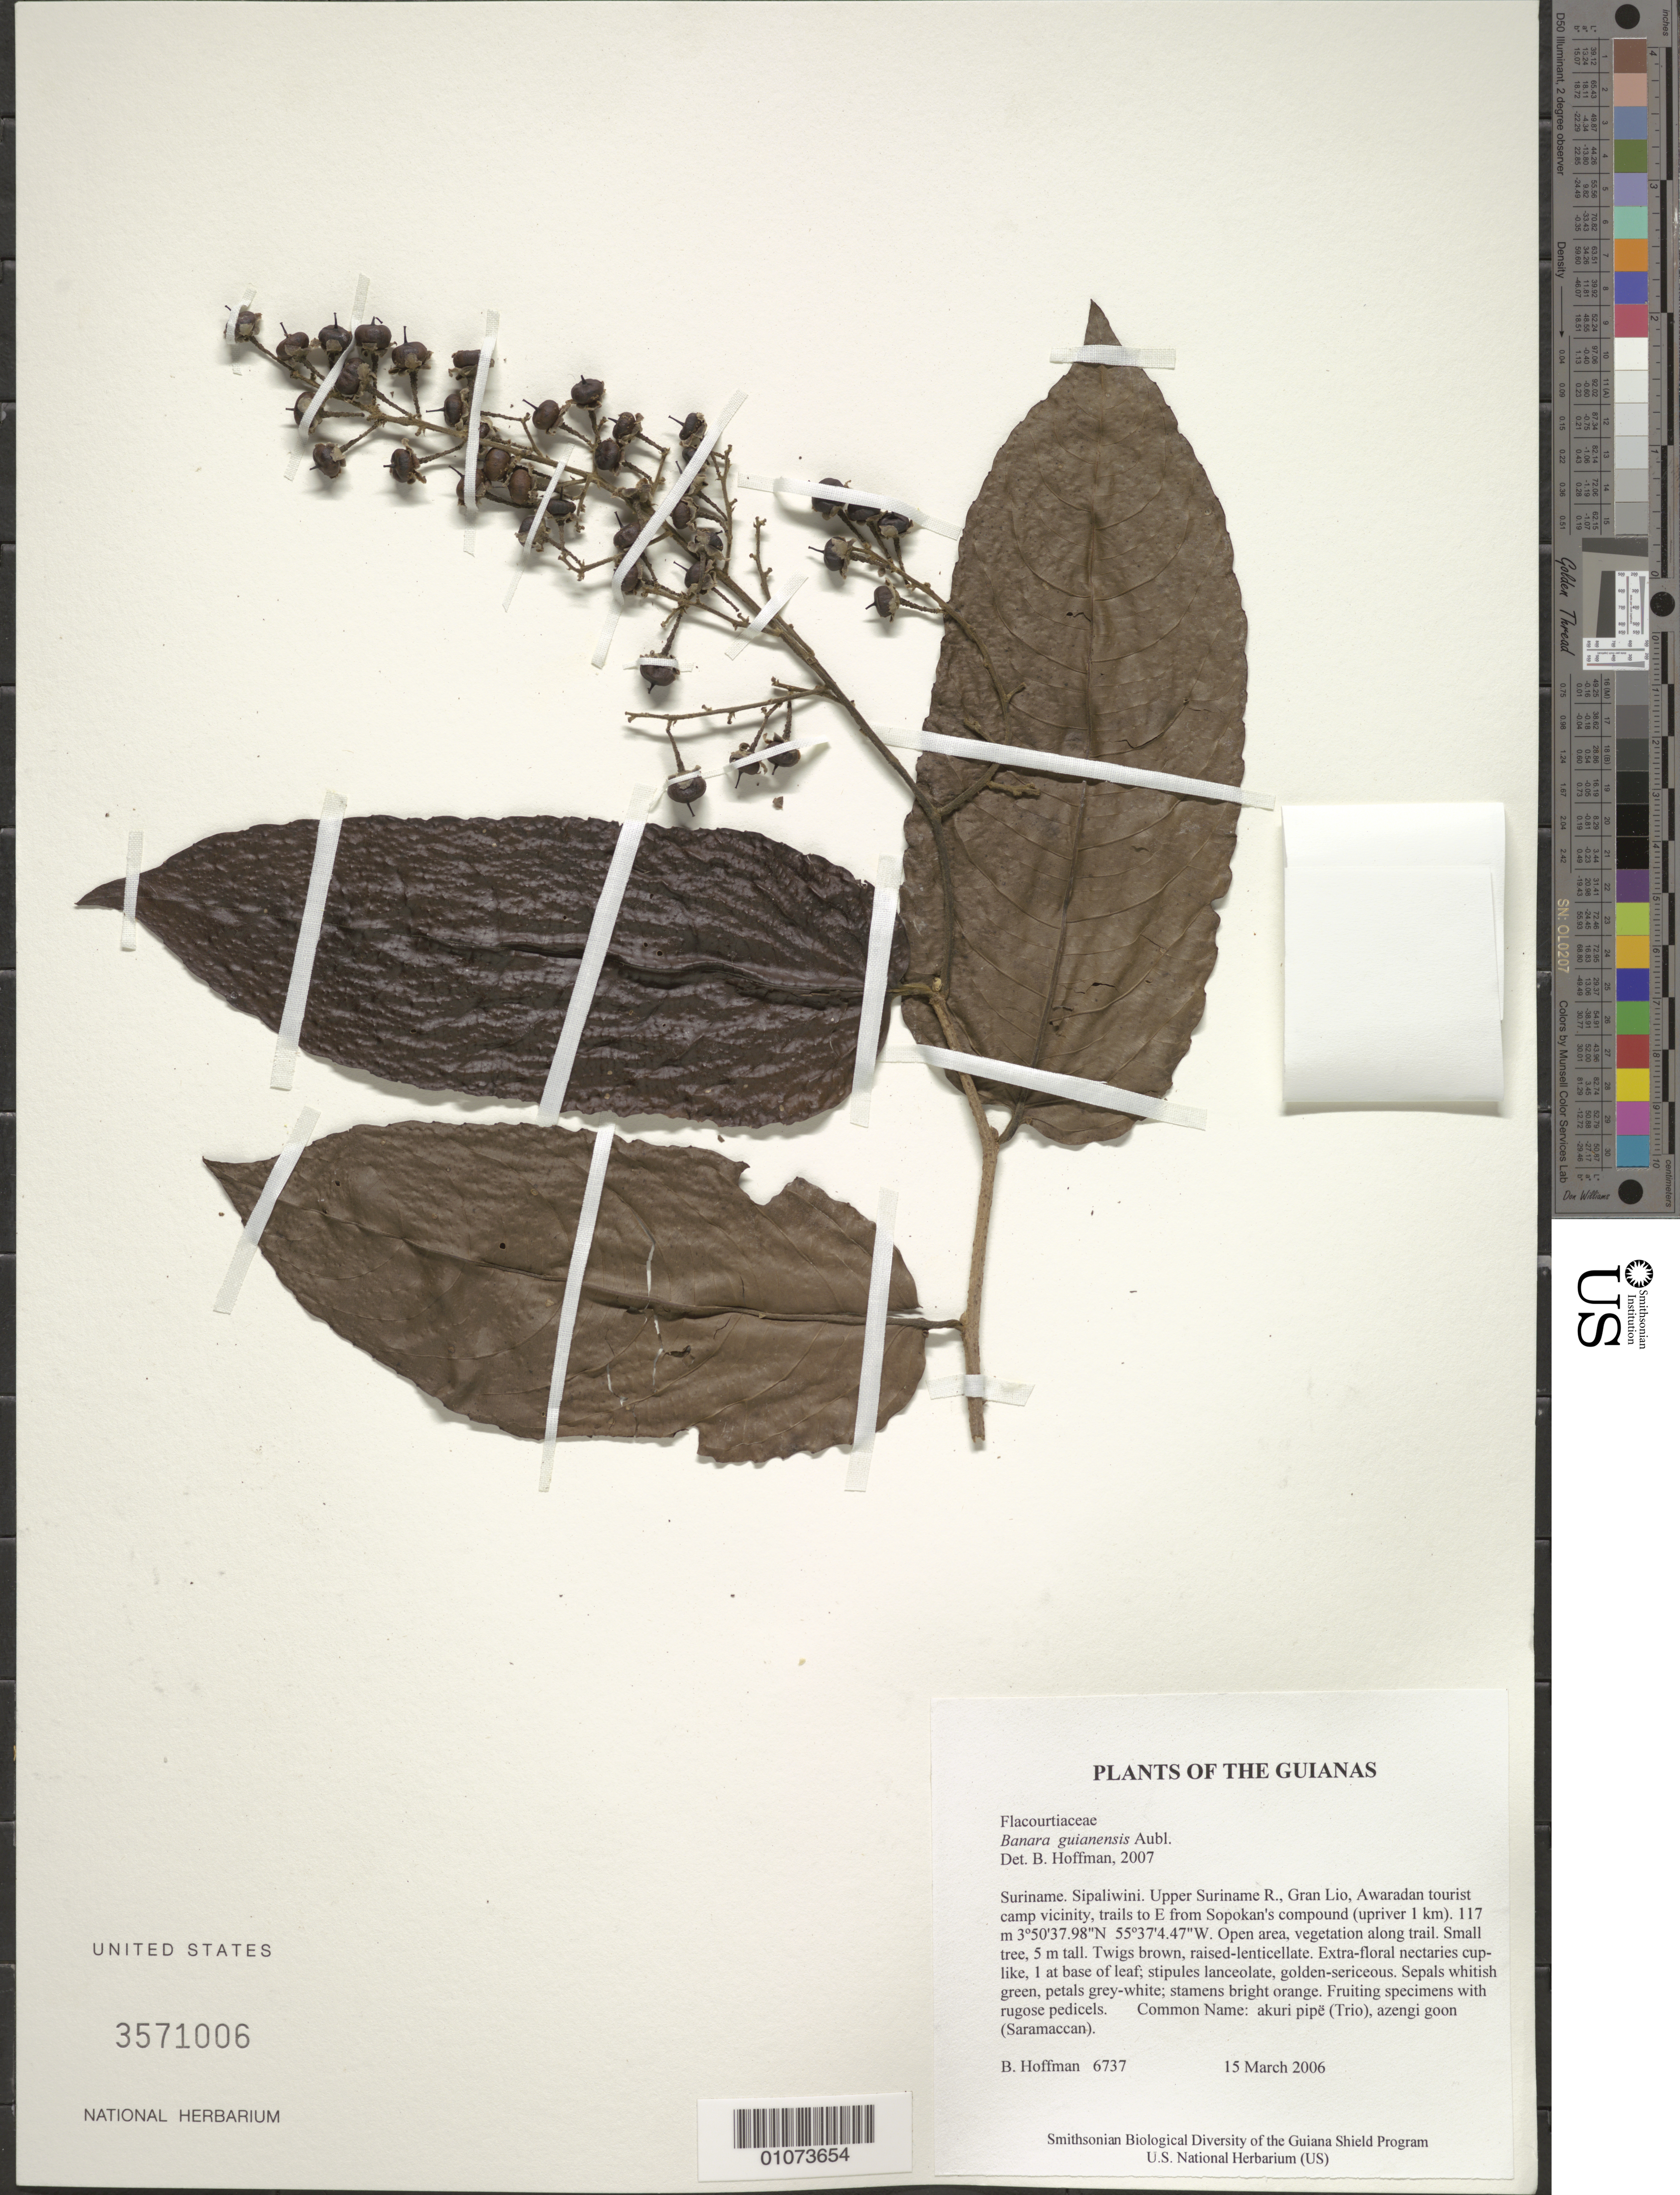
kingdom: Plantae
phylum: Tracheophyta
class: Magnoliopsida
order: Malpighiales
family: Salicaceae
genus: Banara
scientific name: Banara guianensis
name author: Aubl.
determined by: Hoffman, B.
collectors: B. Hoffman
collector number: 6737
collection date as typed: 15 March 2006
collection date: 2006-03-15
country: Suriname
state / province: Sipaliwini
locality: Upper Suriname R., Gran Lio, Awaradan tourist camp vicinity, trails to E from Sopokan's compound (upriver 1 km)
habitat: Open area, vegetation along trail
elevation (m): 117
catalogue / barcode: US 3571006